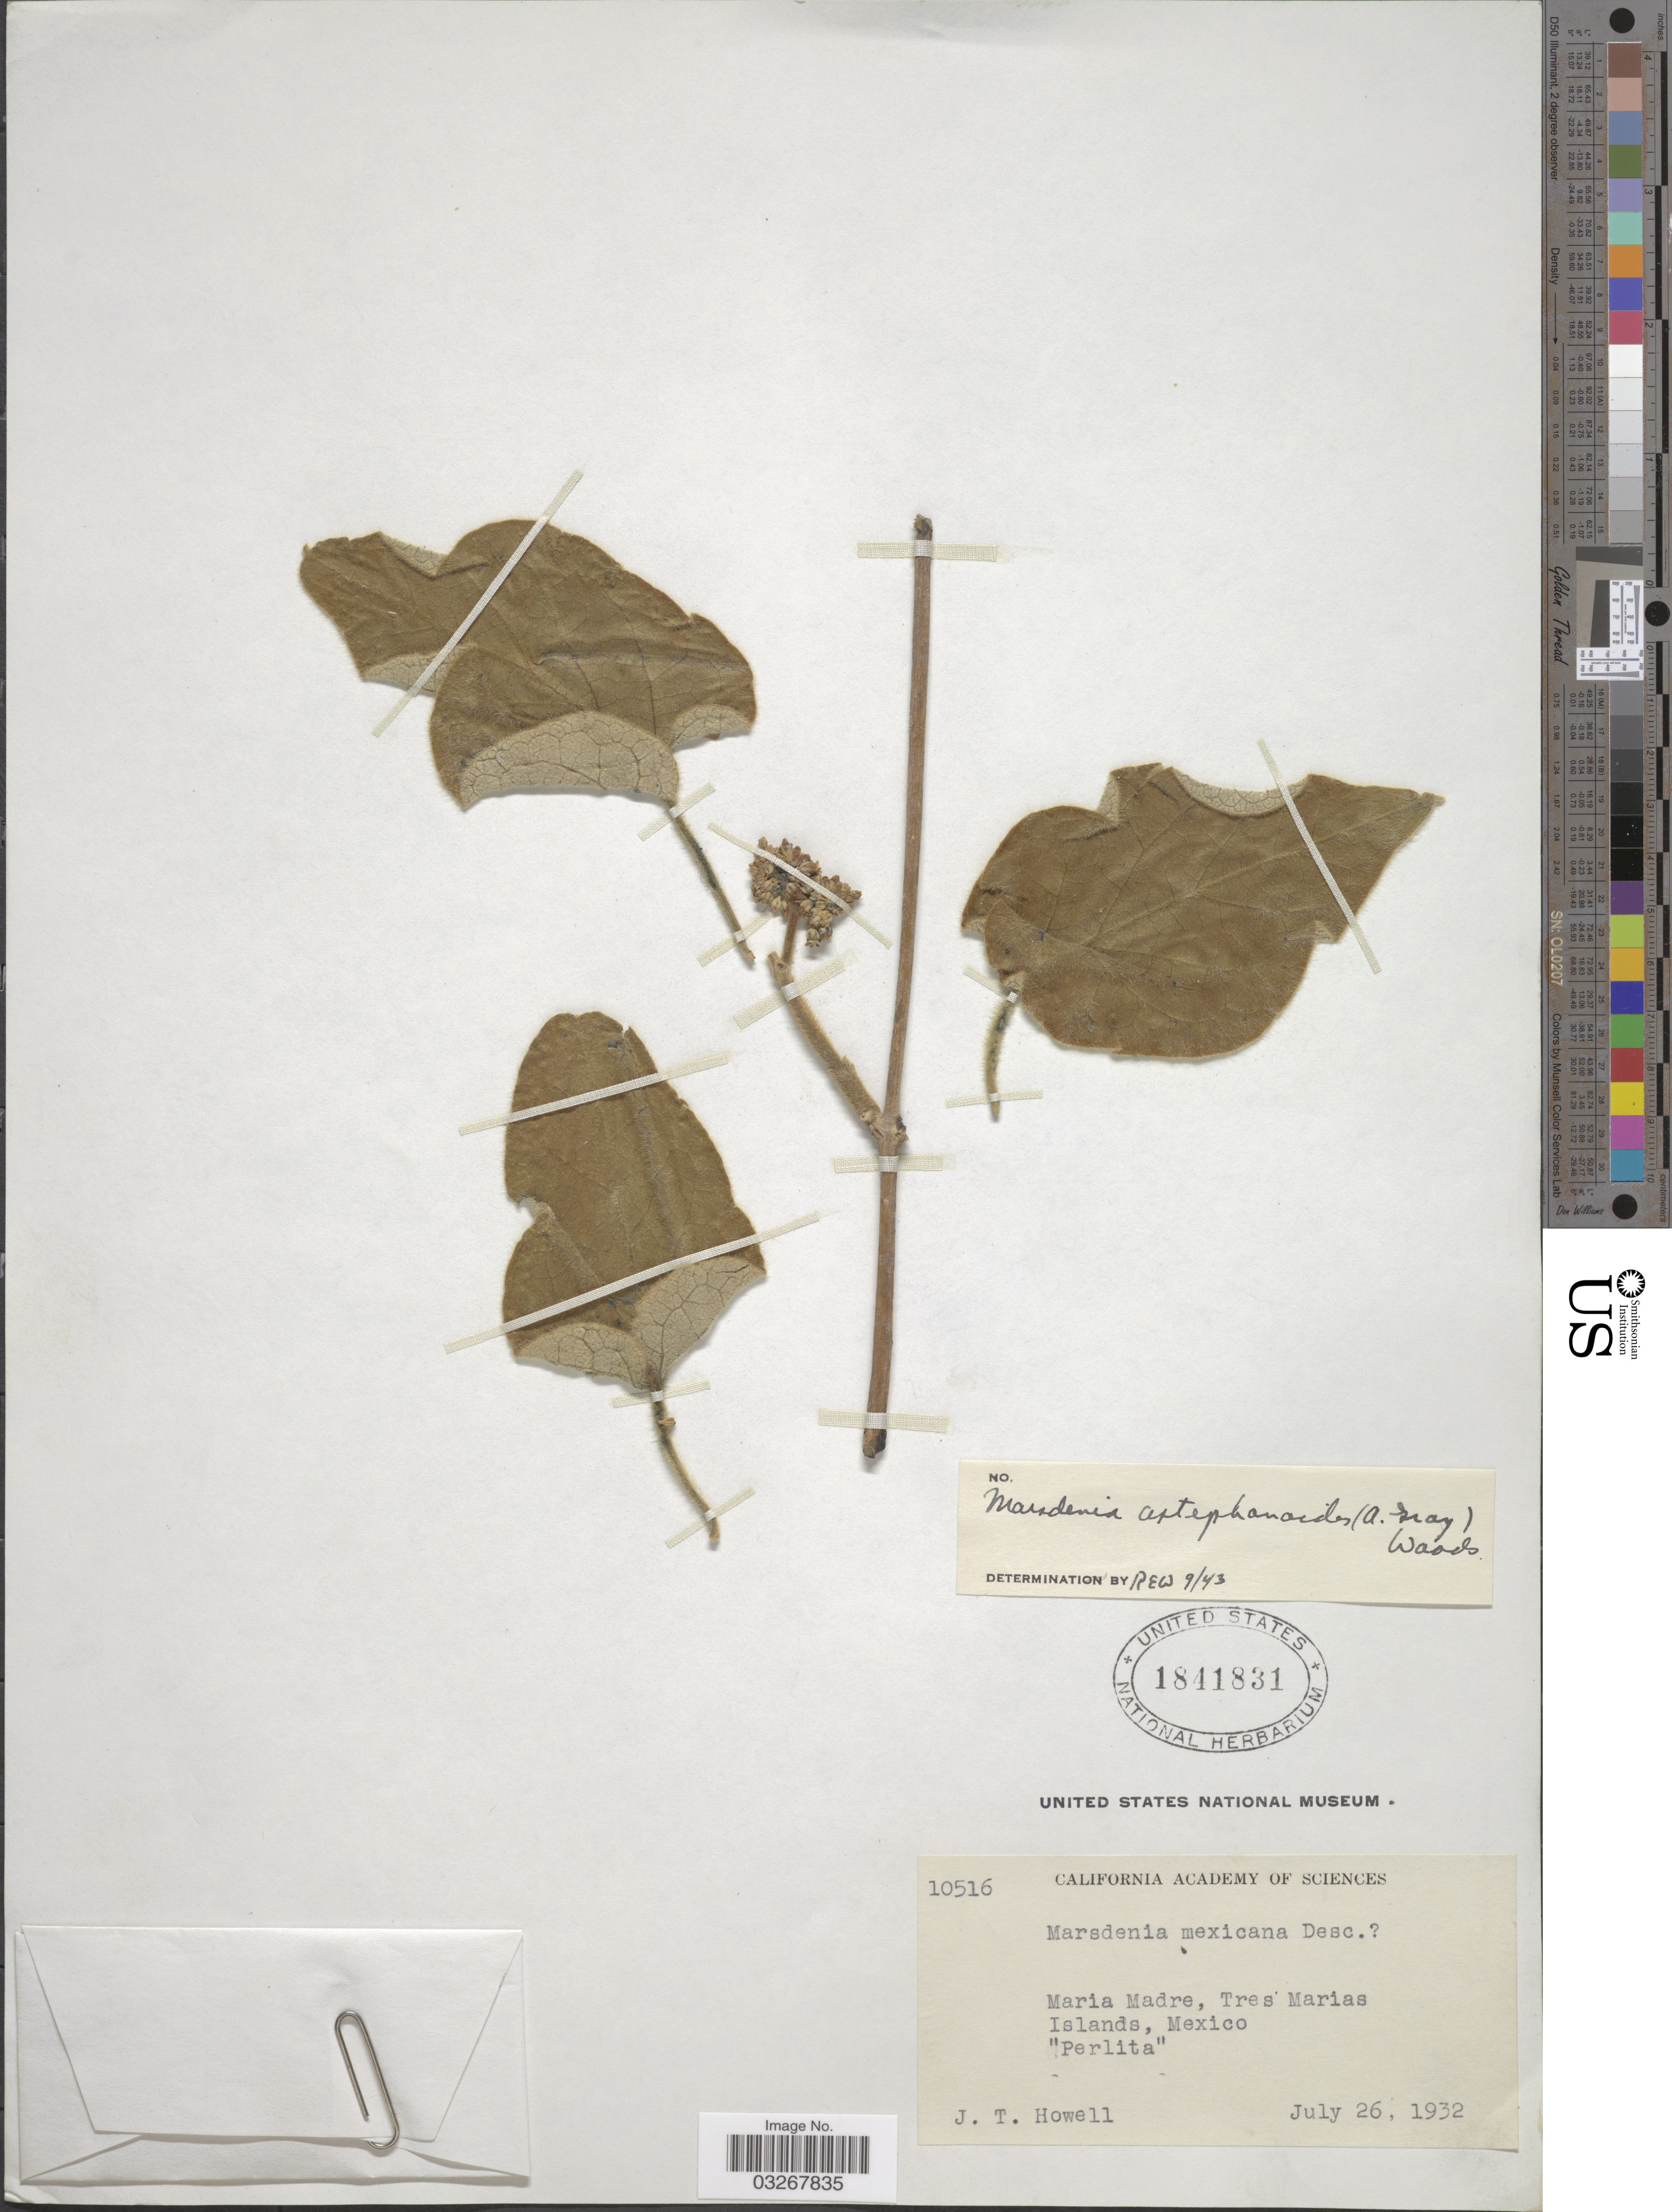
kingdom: Plantae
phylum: Tracheophyta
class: Magnoliopsida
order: Gentianales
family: Apocynaceae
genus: Marsdenia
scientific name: Marsdenia astephanoides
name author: (A. Gray) Woodson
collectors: J. T. Howell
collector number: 10516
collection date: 1932-07-26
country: Mexico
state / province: Nayarit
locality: Maria Madre, Tres Marias Islands.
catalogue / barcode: US 1841831